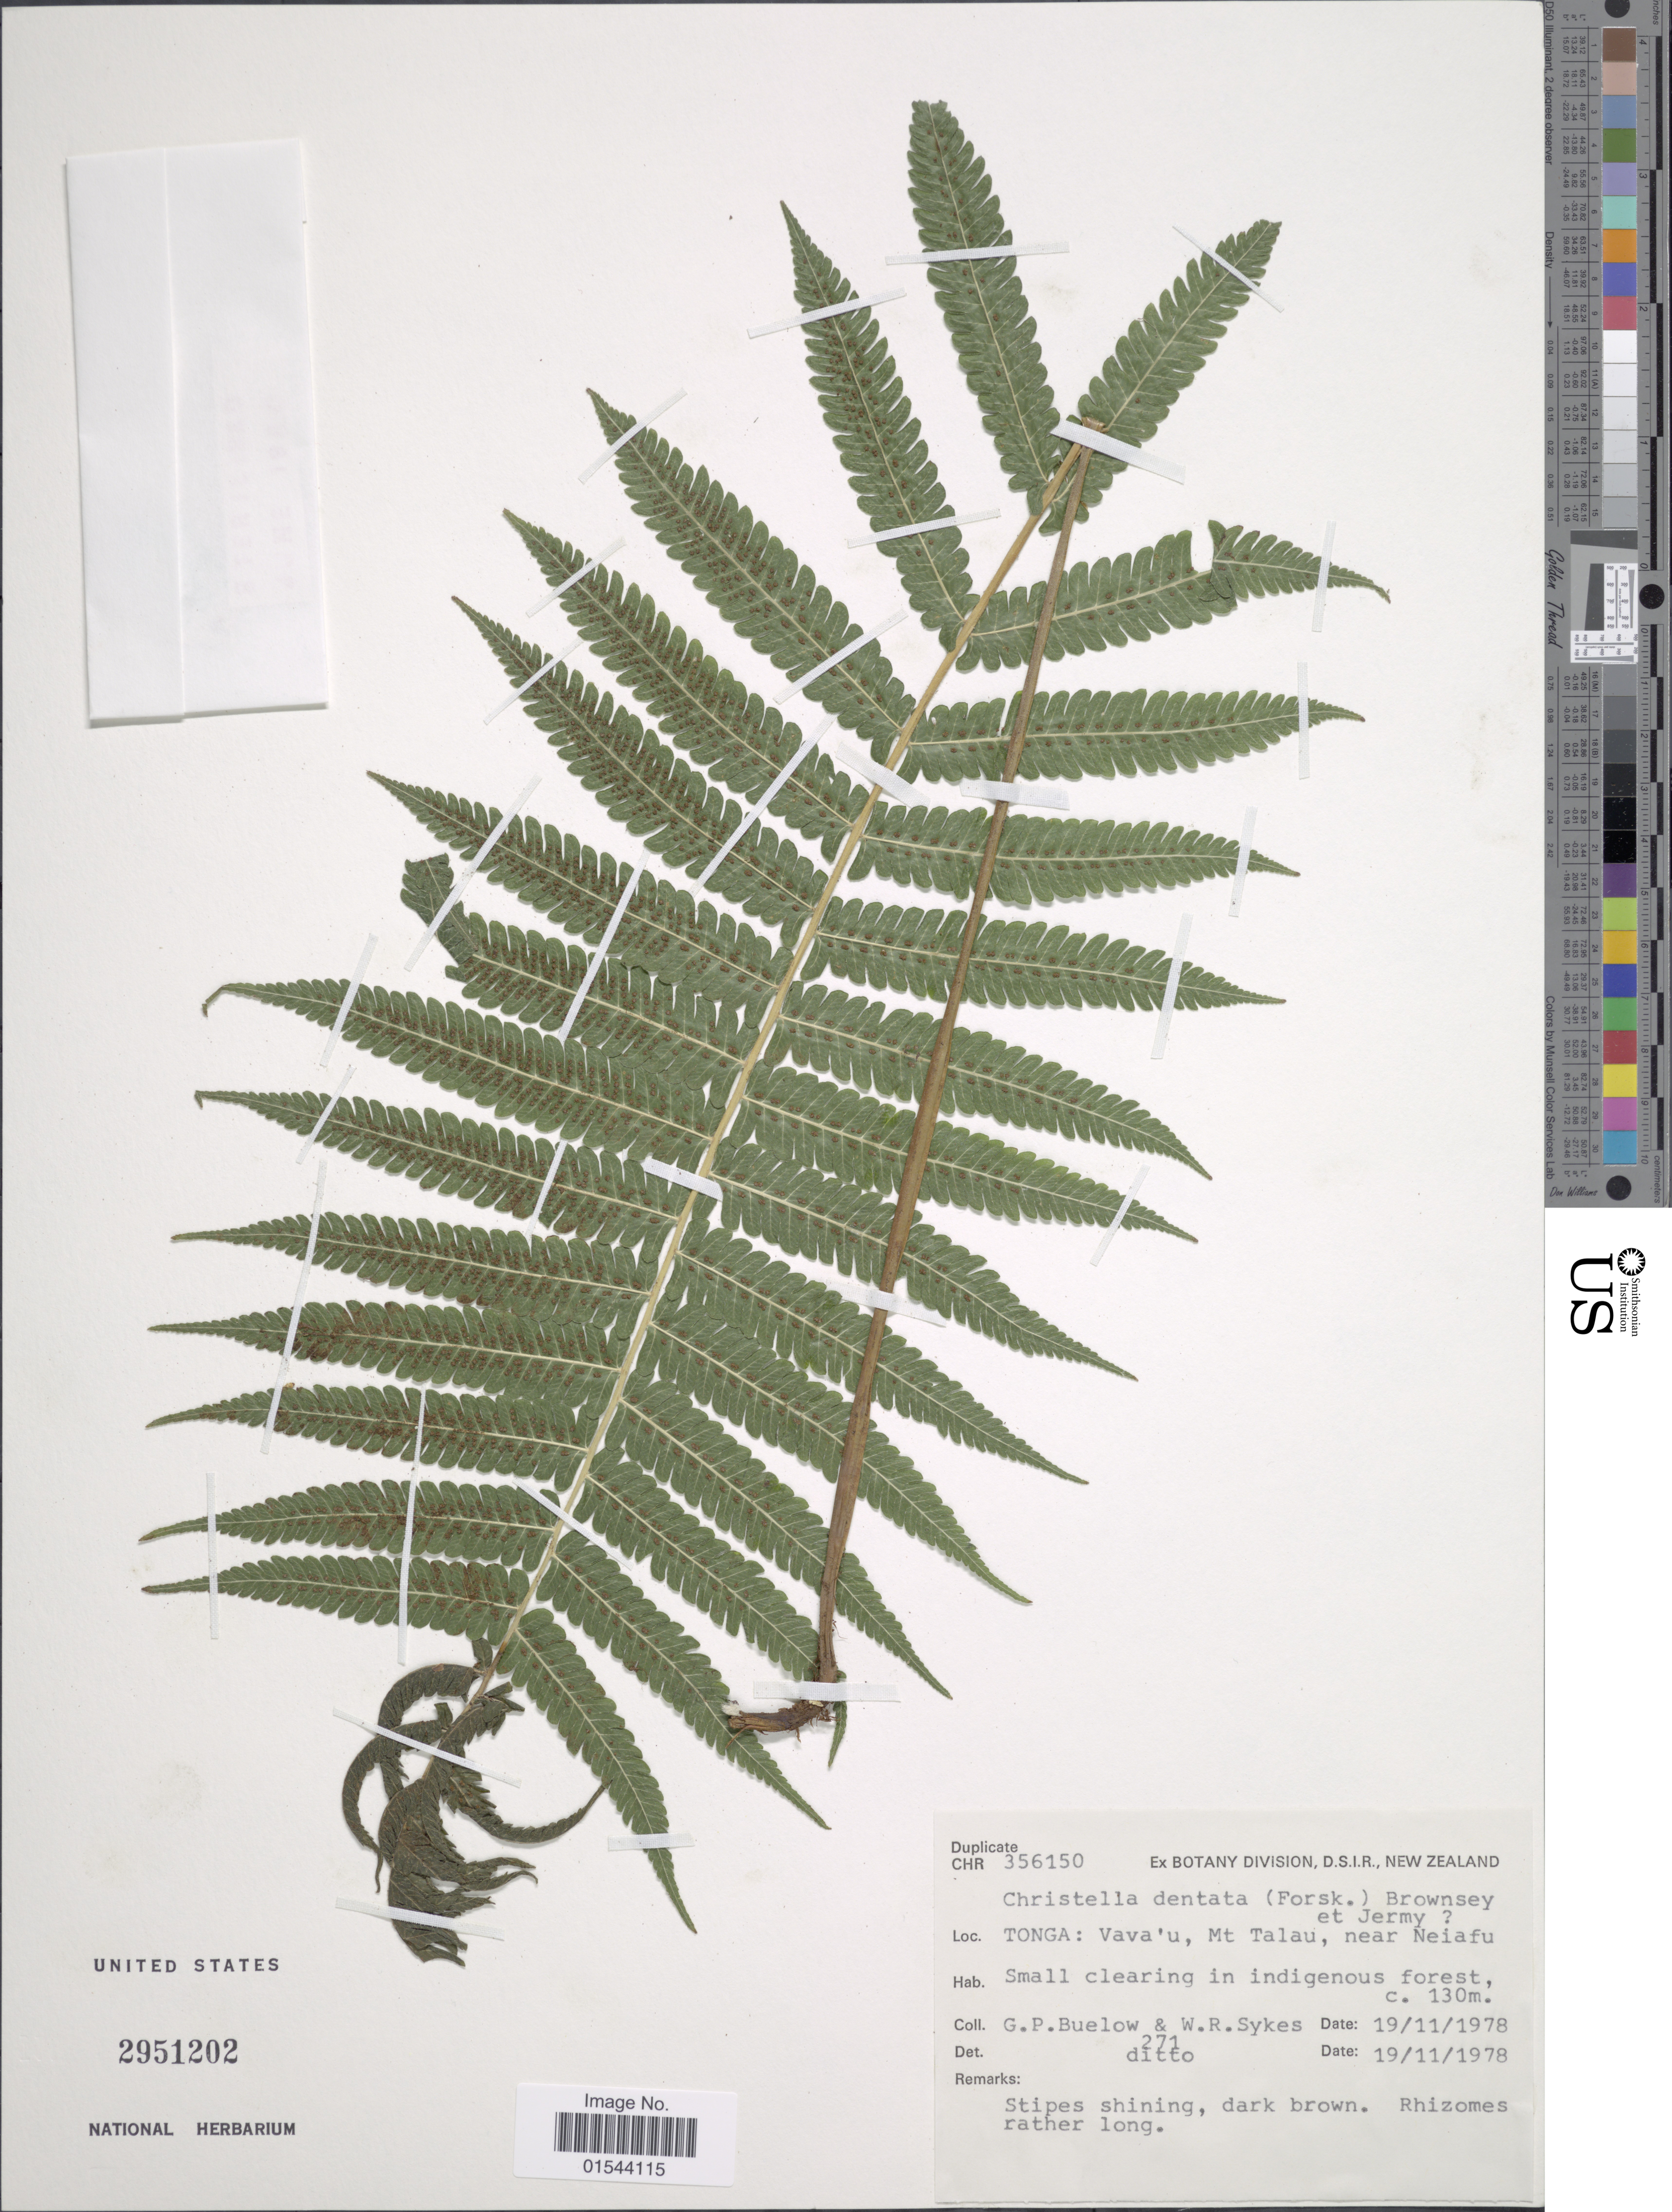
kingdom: Plantae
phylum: Tracheophyta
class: Polypodiopsida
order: Polypodiales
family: Thelypteridaceae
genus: Christella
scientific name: Christella dentata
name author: (Forssk.) Brownsey & Jermy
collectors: G. Buelow & W. R. Sykes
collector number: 271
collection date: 1978-11-19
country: Tonga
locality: Vava'u, Mt Talau, near Neiafu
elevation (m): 130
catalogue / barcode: US 2951202